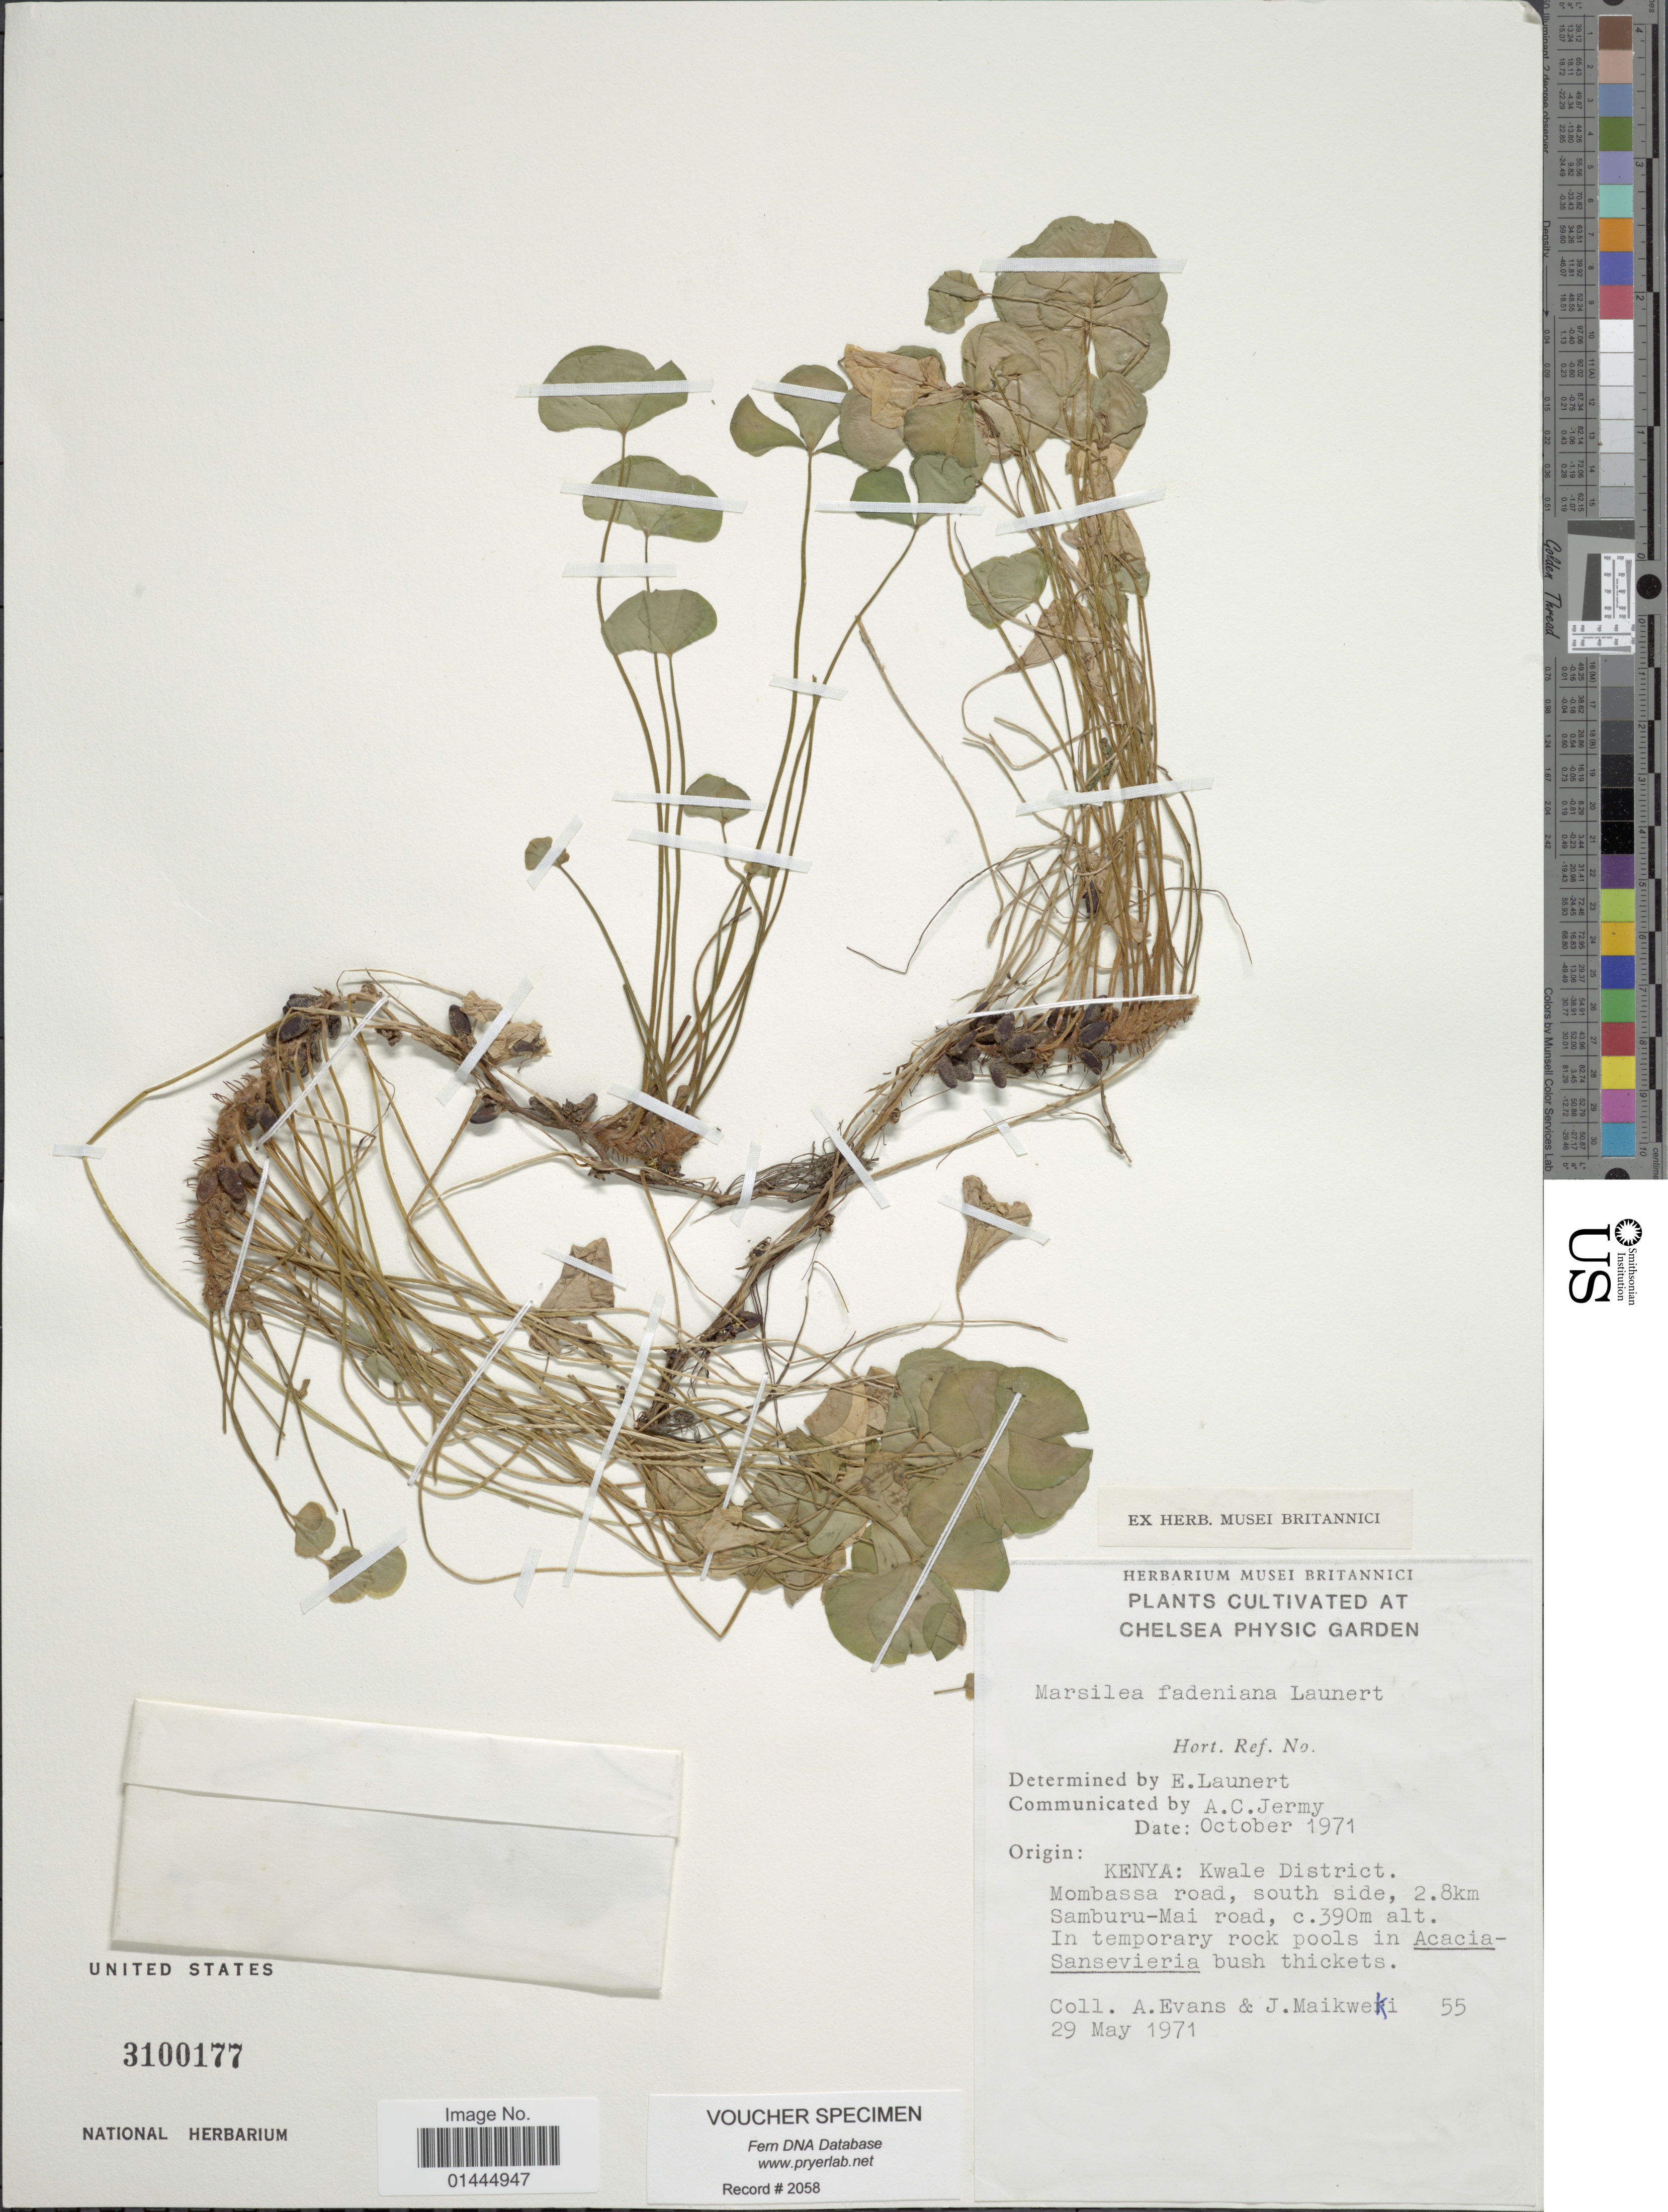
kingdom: Plantae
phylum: Tracheophyta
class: Polypodiopsida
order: Salviniales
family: Marsileaceae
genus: Marsilea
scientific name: Marsilea fadeniana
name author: Launert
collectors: A. Evans & J. Maikweki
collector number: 55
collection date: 1971-05-29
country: Kenya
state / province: Kwale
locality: Plants cultivated at Chelsea Physic Garden, Mombassa road, south side, 2.8km Samburu-Mai road.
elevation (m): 390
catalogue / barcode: US 3100177